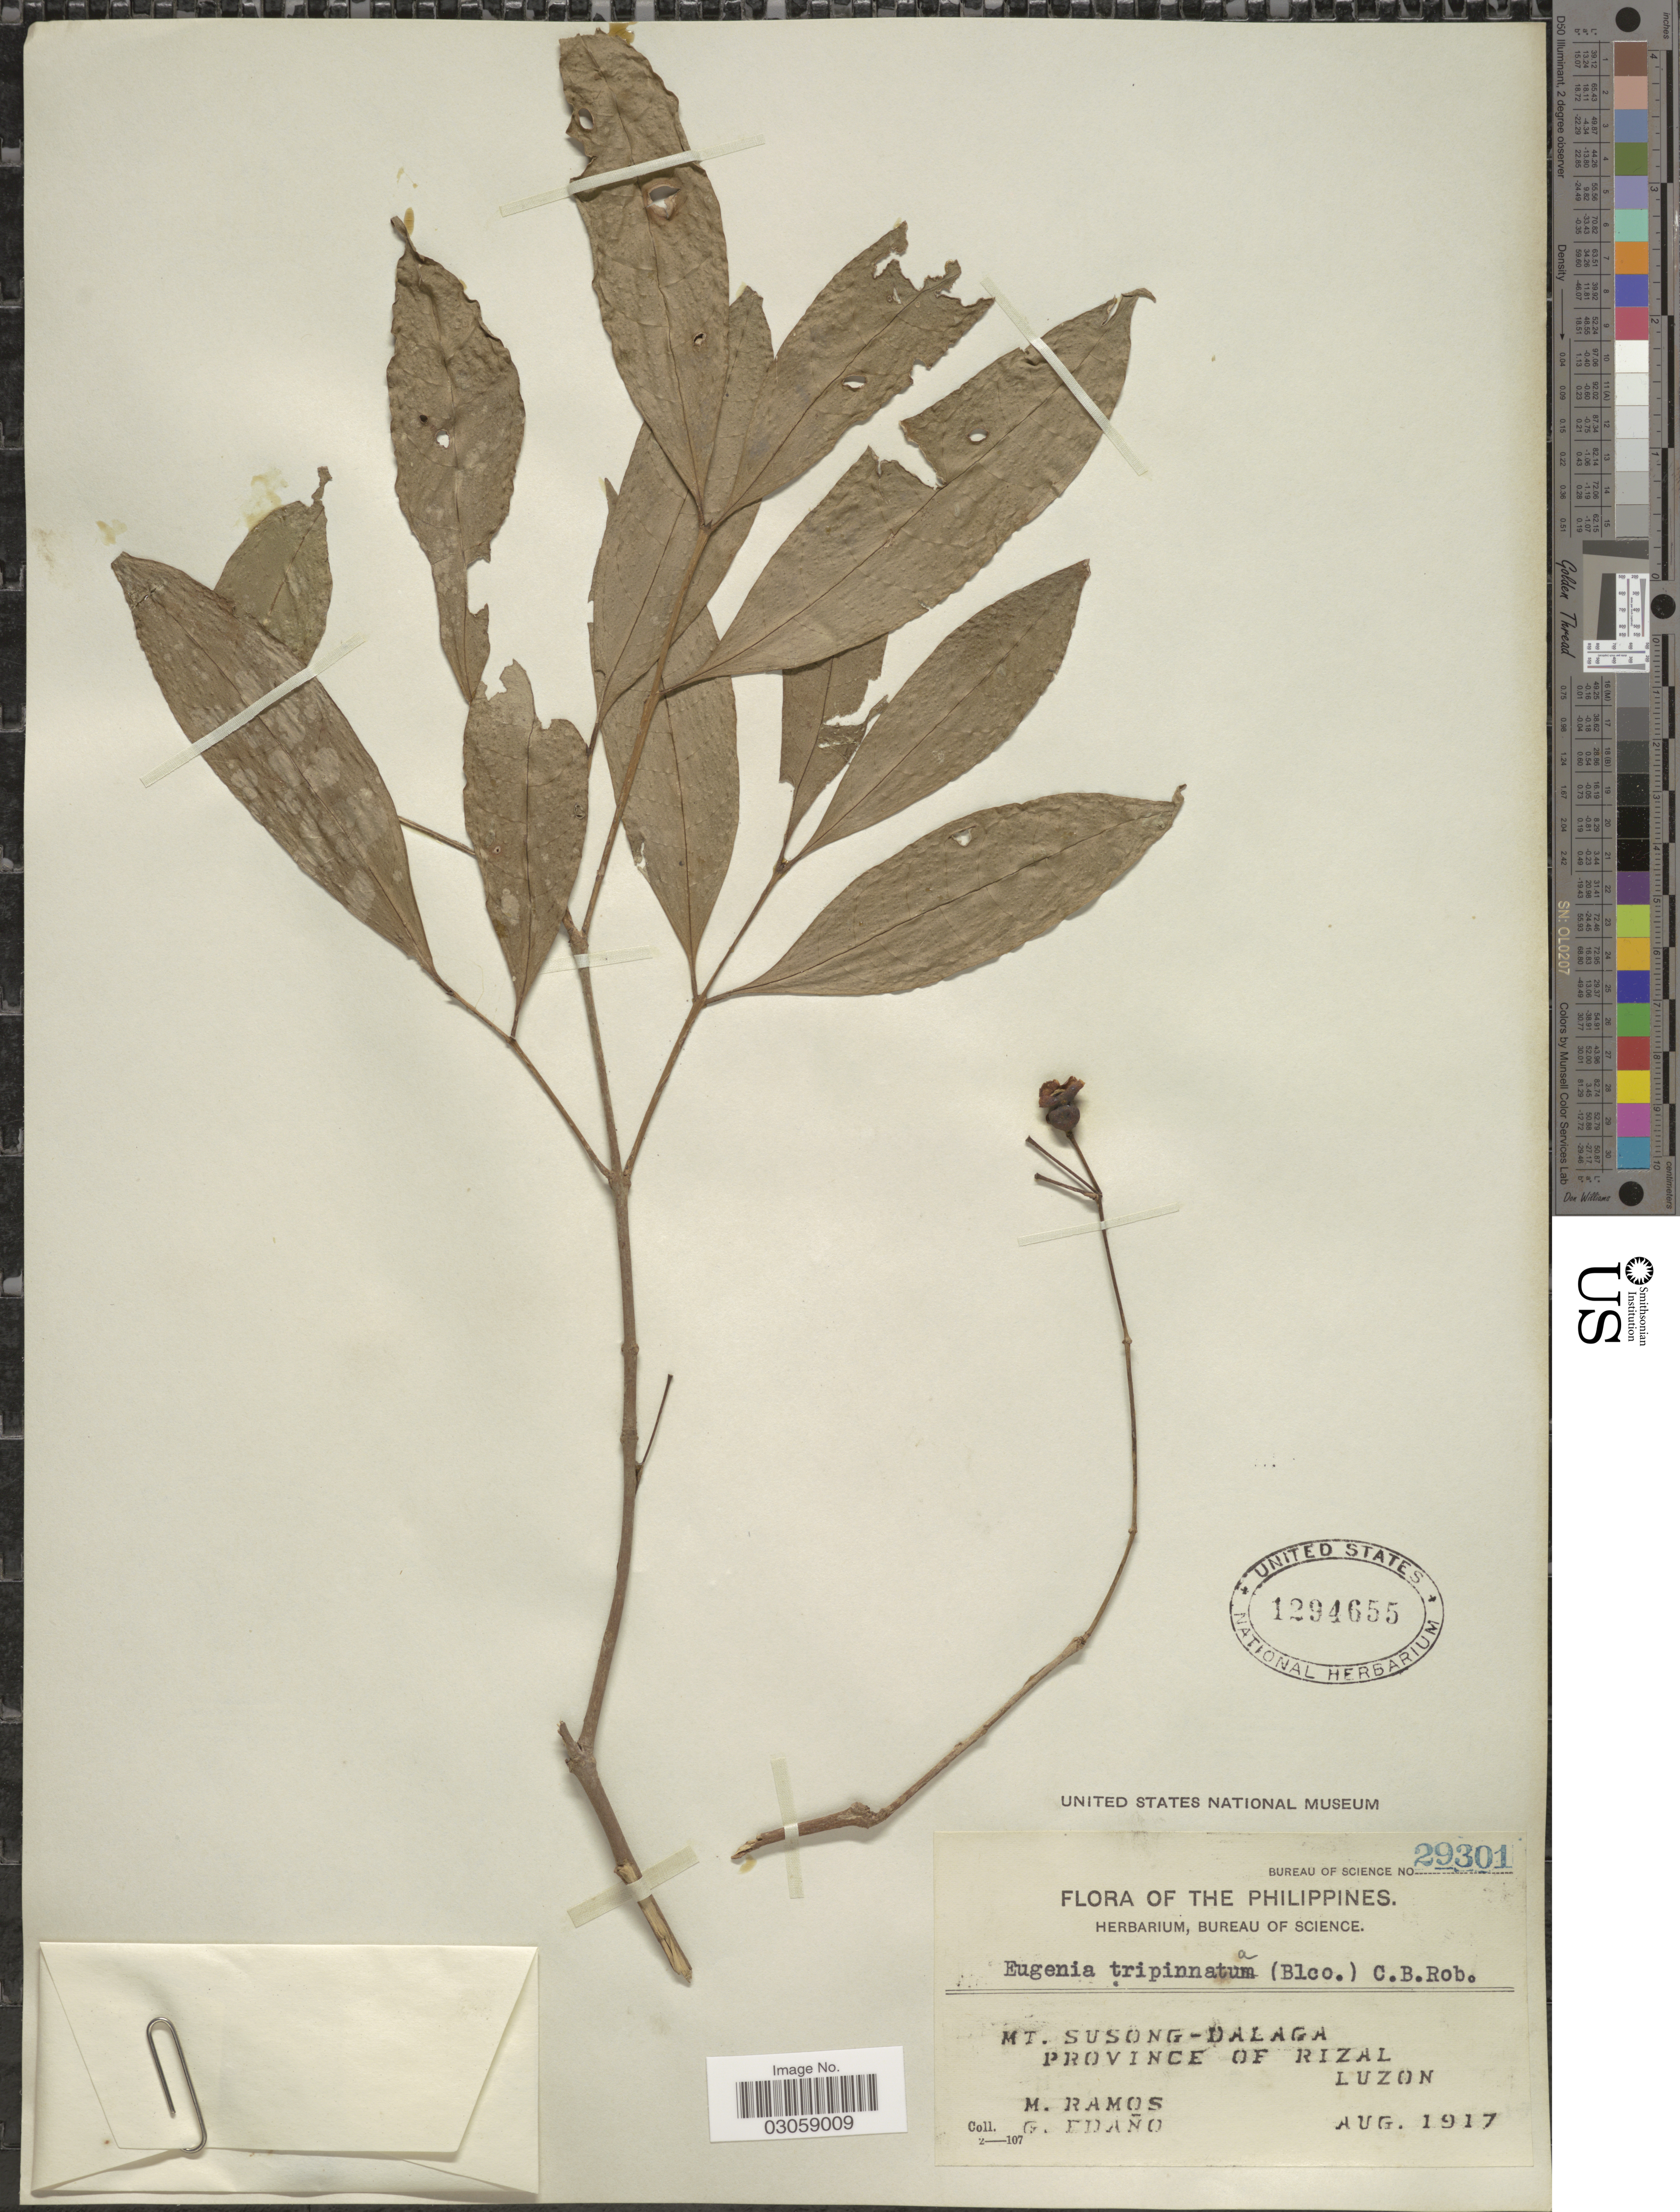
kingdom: Plantae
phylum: Tracheophyta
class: Magnoliopsida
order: Myrtales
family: Myrtaceae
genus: Syzygium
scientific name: Syzygium tripinnatum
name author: (Blanco) Merr.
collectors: M. Ramos & G. Edaño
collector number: Bureau of science 29301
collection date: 1917-08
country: Philippines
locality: Mt. Susong-Dalaga, Province of Rizal, Luzon.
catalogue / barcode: US 1294655